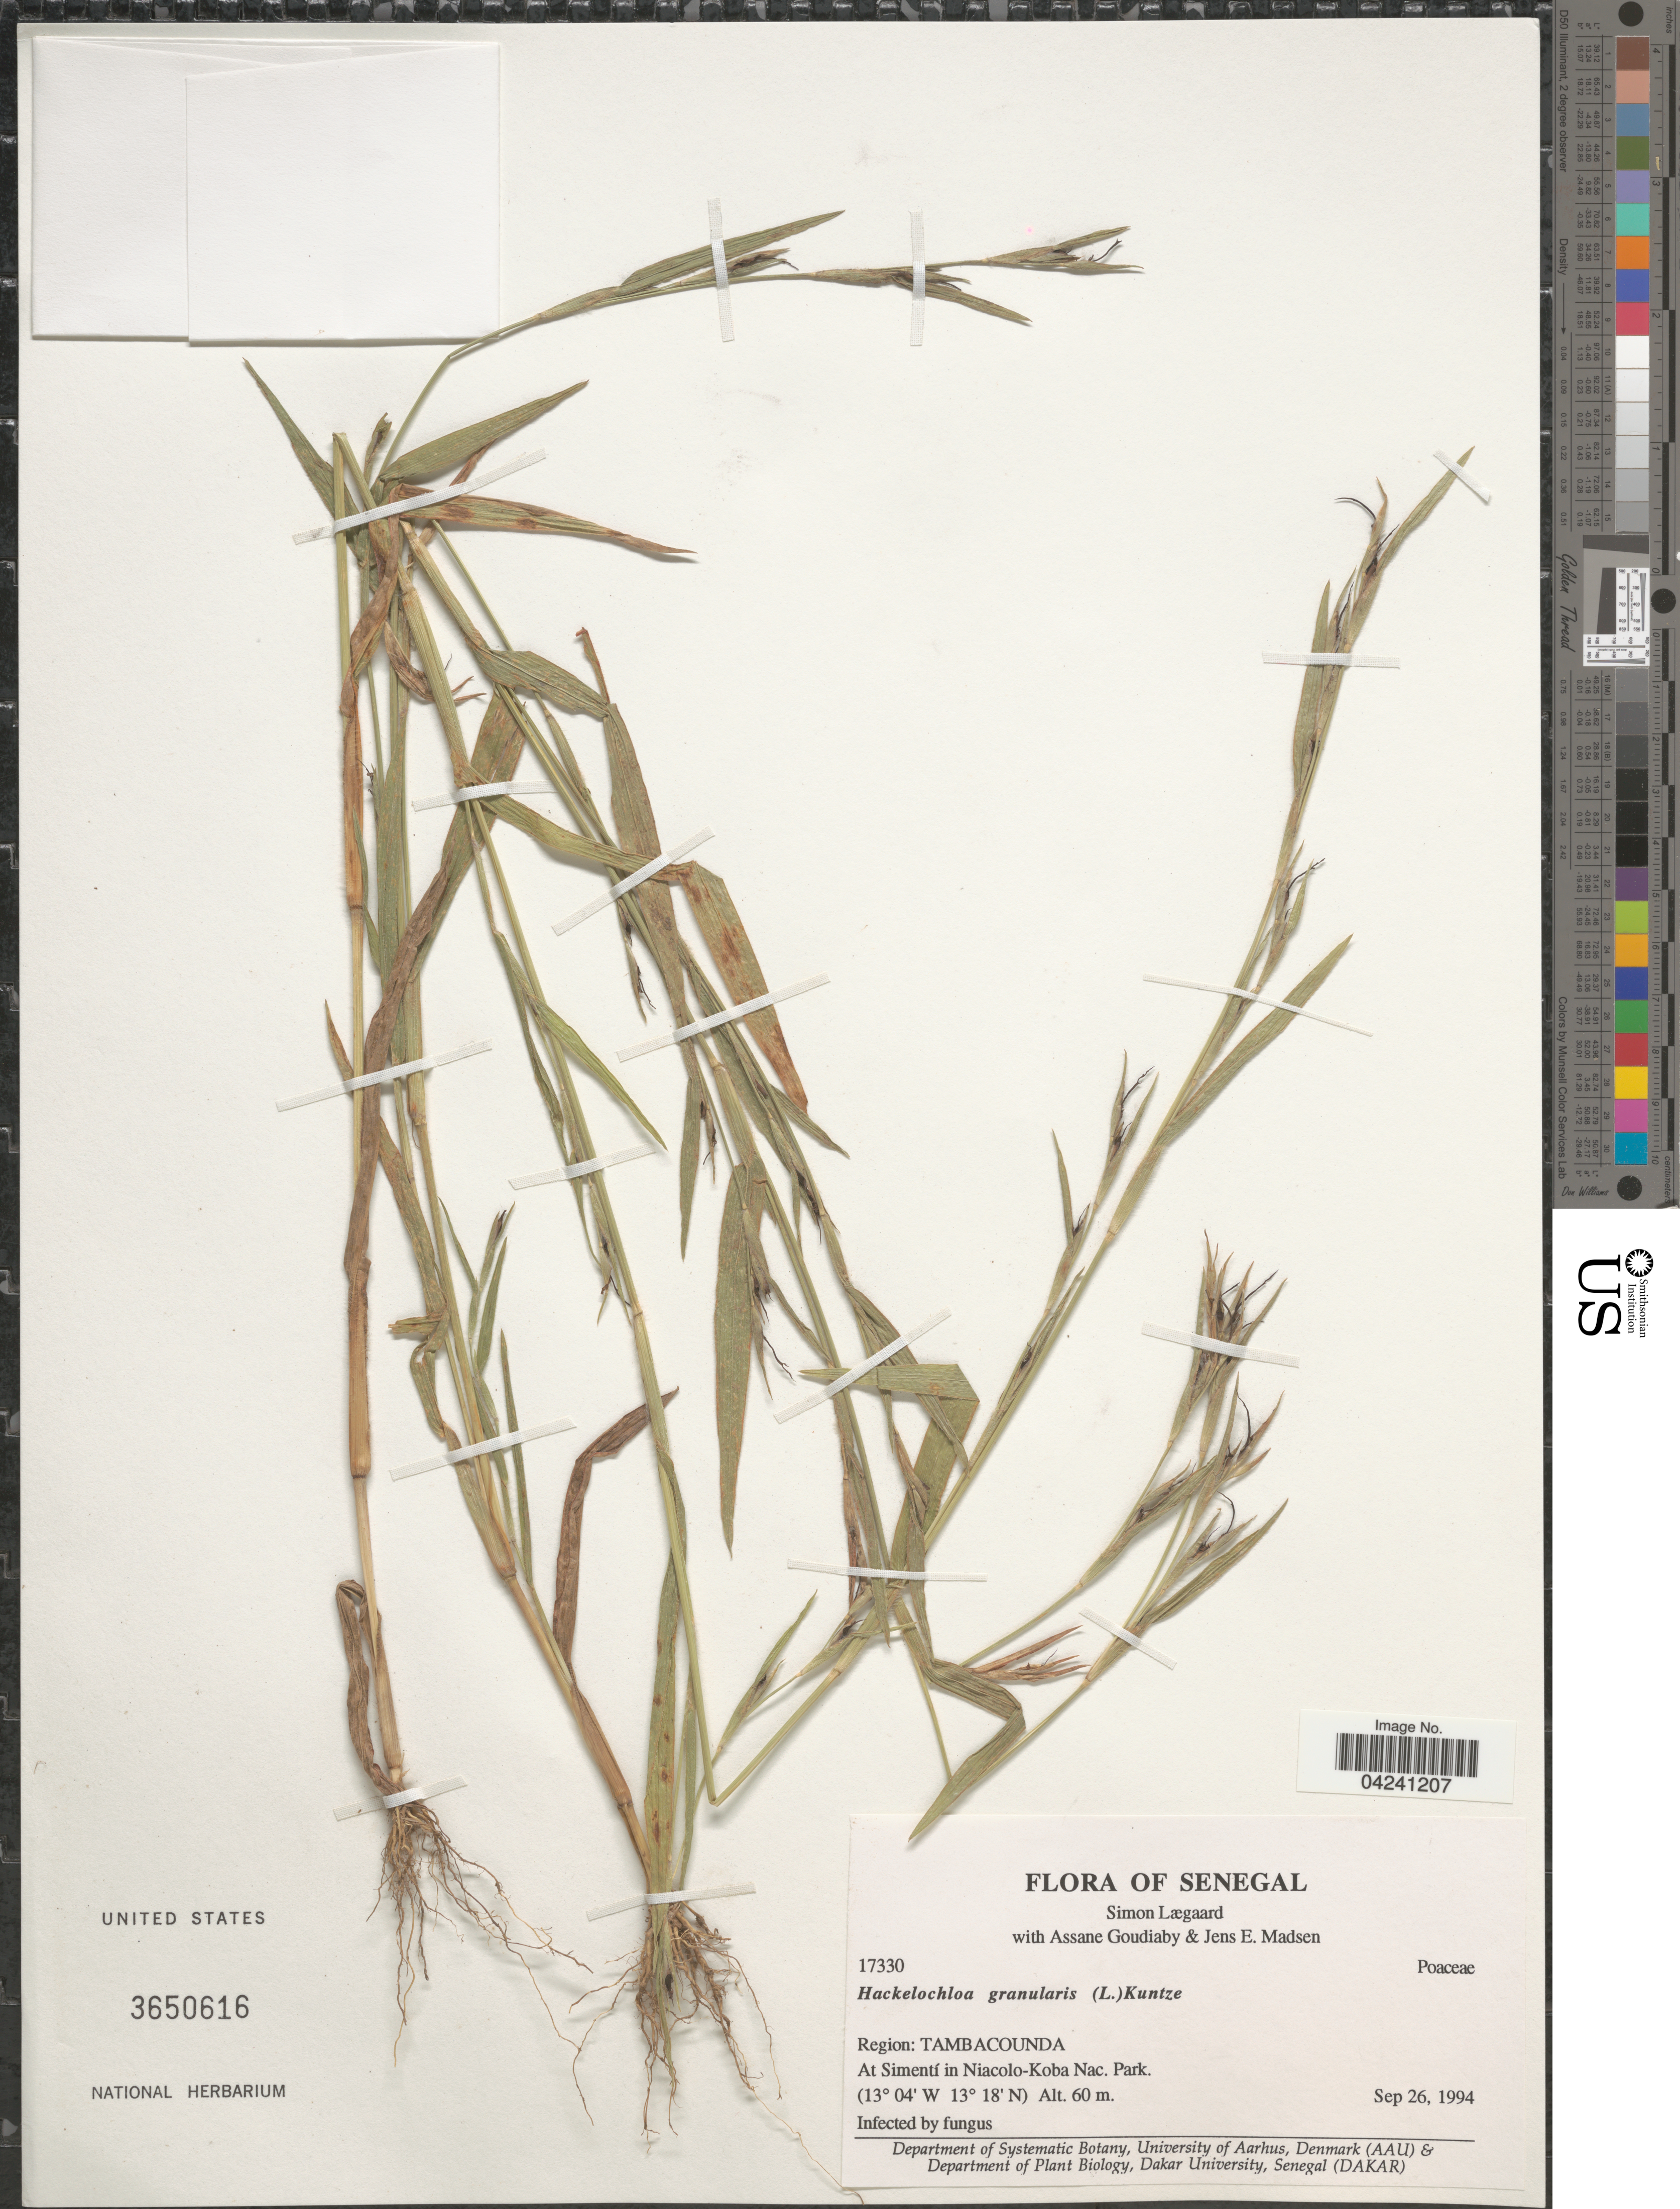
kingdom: Plantae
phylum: Tracheophyta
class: Liliopsida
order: Poales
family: Poaceae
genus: Hackelochloa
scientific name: Hackelochloa granularis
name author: (L.) Kuntze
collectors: S. Lægaard, A. Goudiaby & J. E. Madsen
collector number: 17330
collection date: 1994-09-26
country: Senegal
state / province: Tambacounda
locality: Region: Tambacounda. At Simentí in Niacolo-Koba Nac. Park.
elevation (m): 60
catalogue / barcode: US 3650616